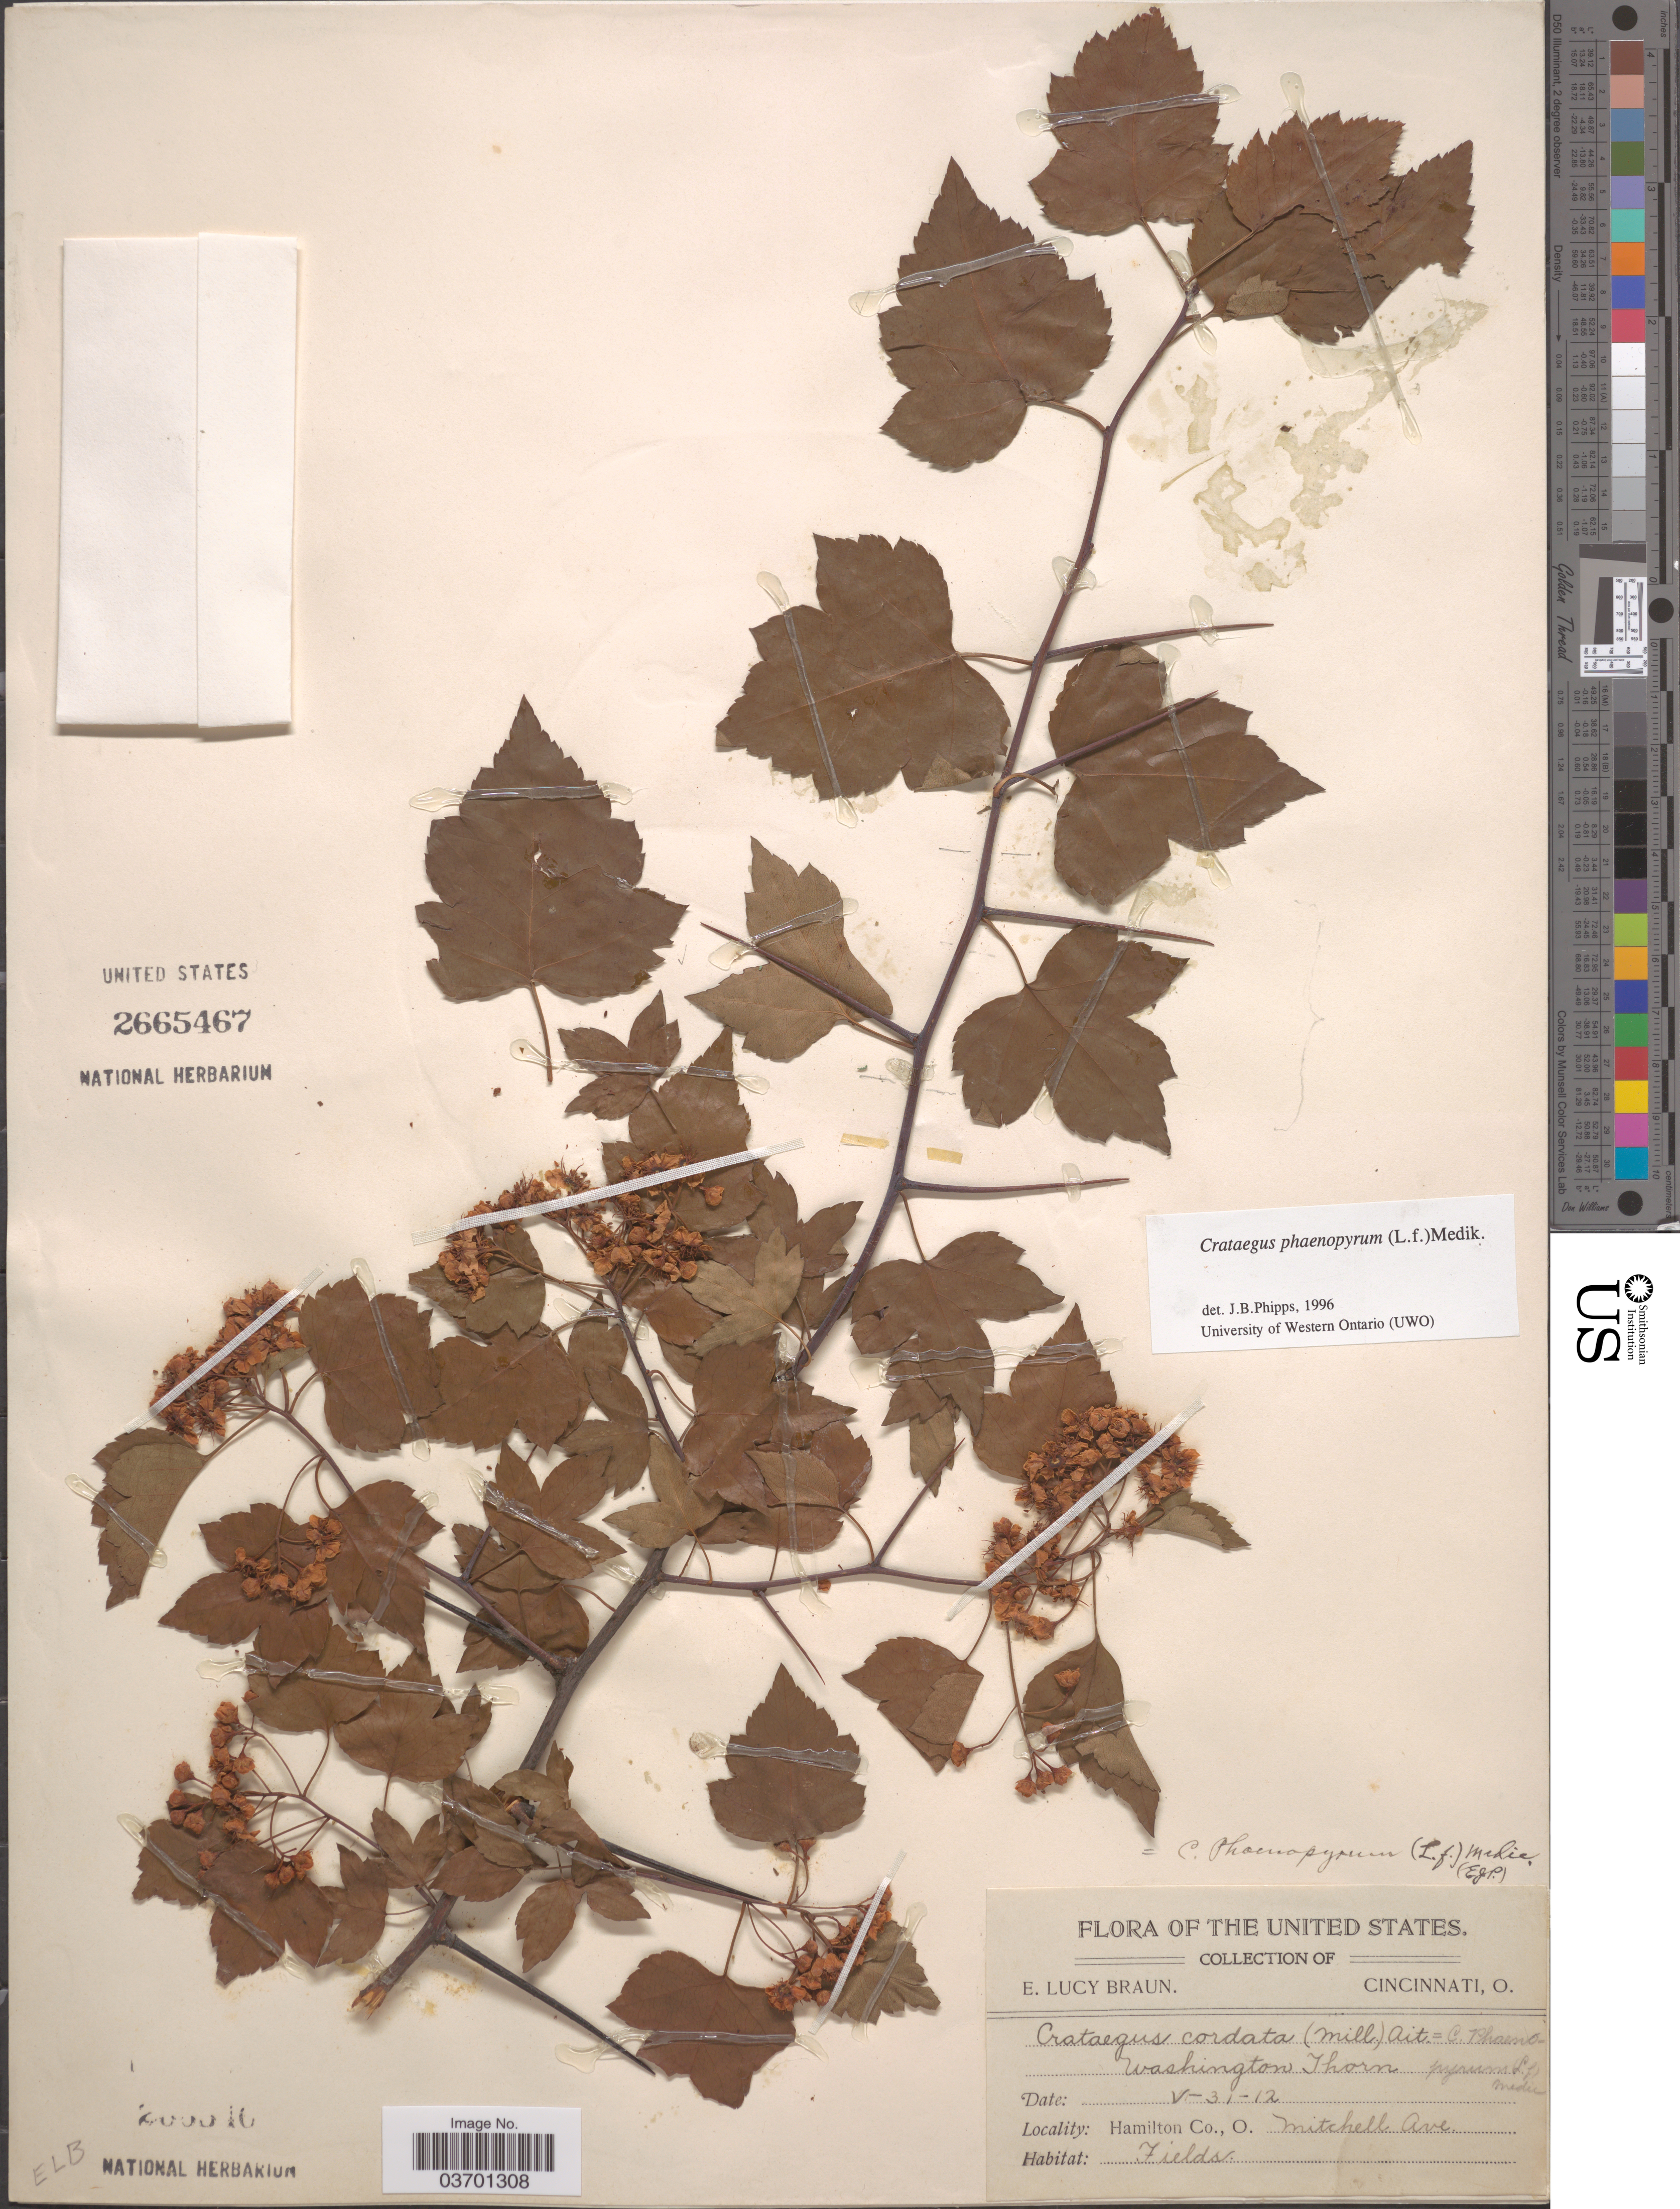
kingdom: Plantae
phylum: Tracheophyta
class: Magnoliopsida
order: Rosales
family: Rosaceae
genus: Crataegus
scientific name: Crataegus phaenopyrum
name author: (L. f.) Medik.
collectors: E. L. Braun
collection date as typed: Transcribed d/m/y: 31/5/12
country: United States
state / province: Ohio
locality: Hamilton Co., Mitchell Ave.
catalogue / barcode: US 2665467